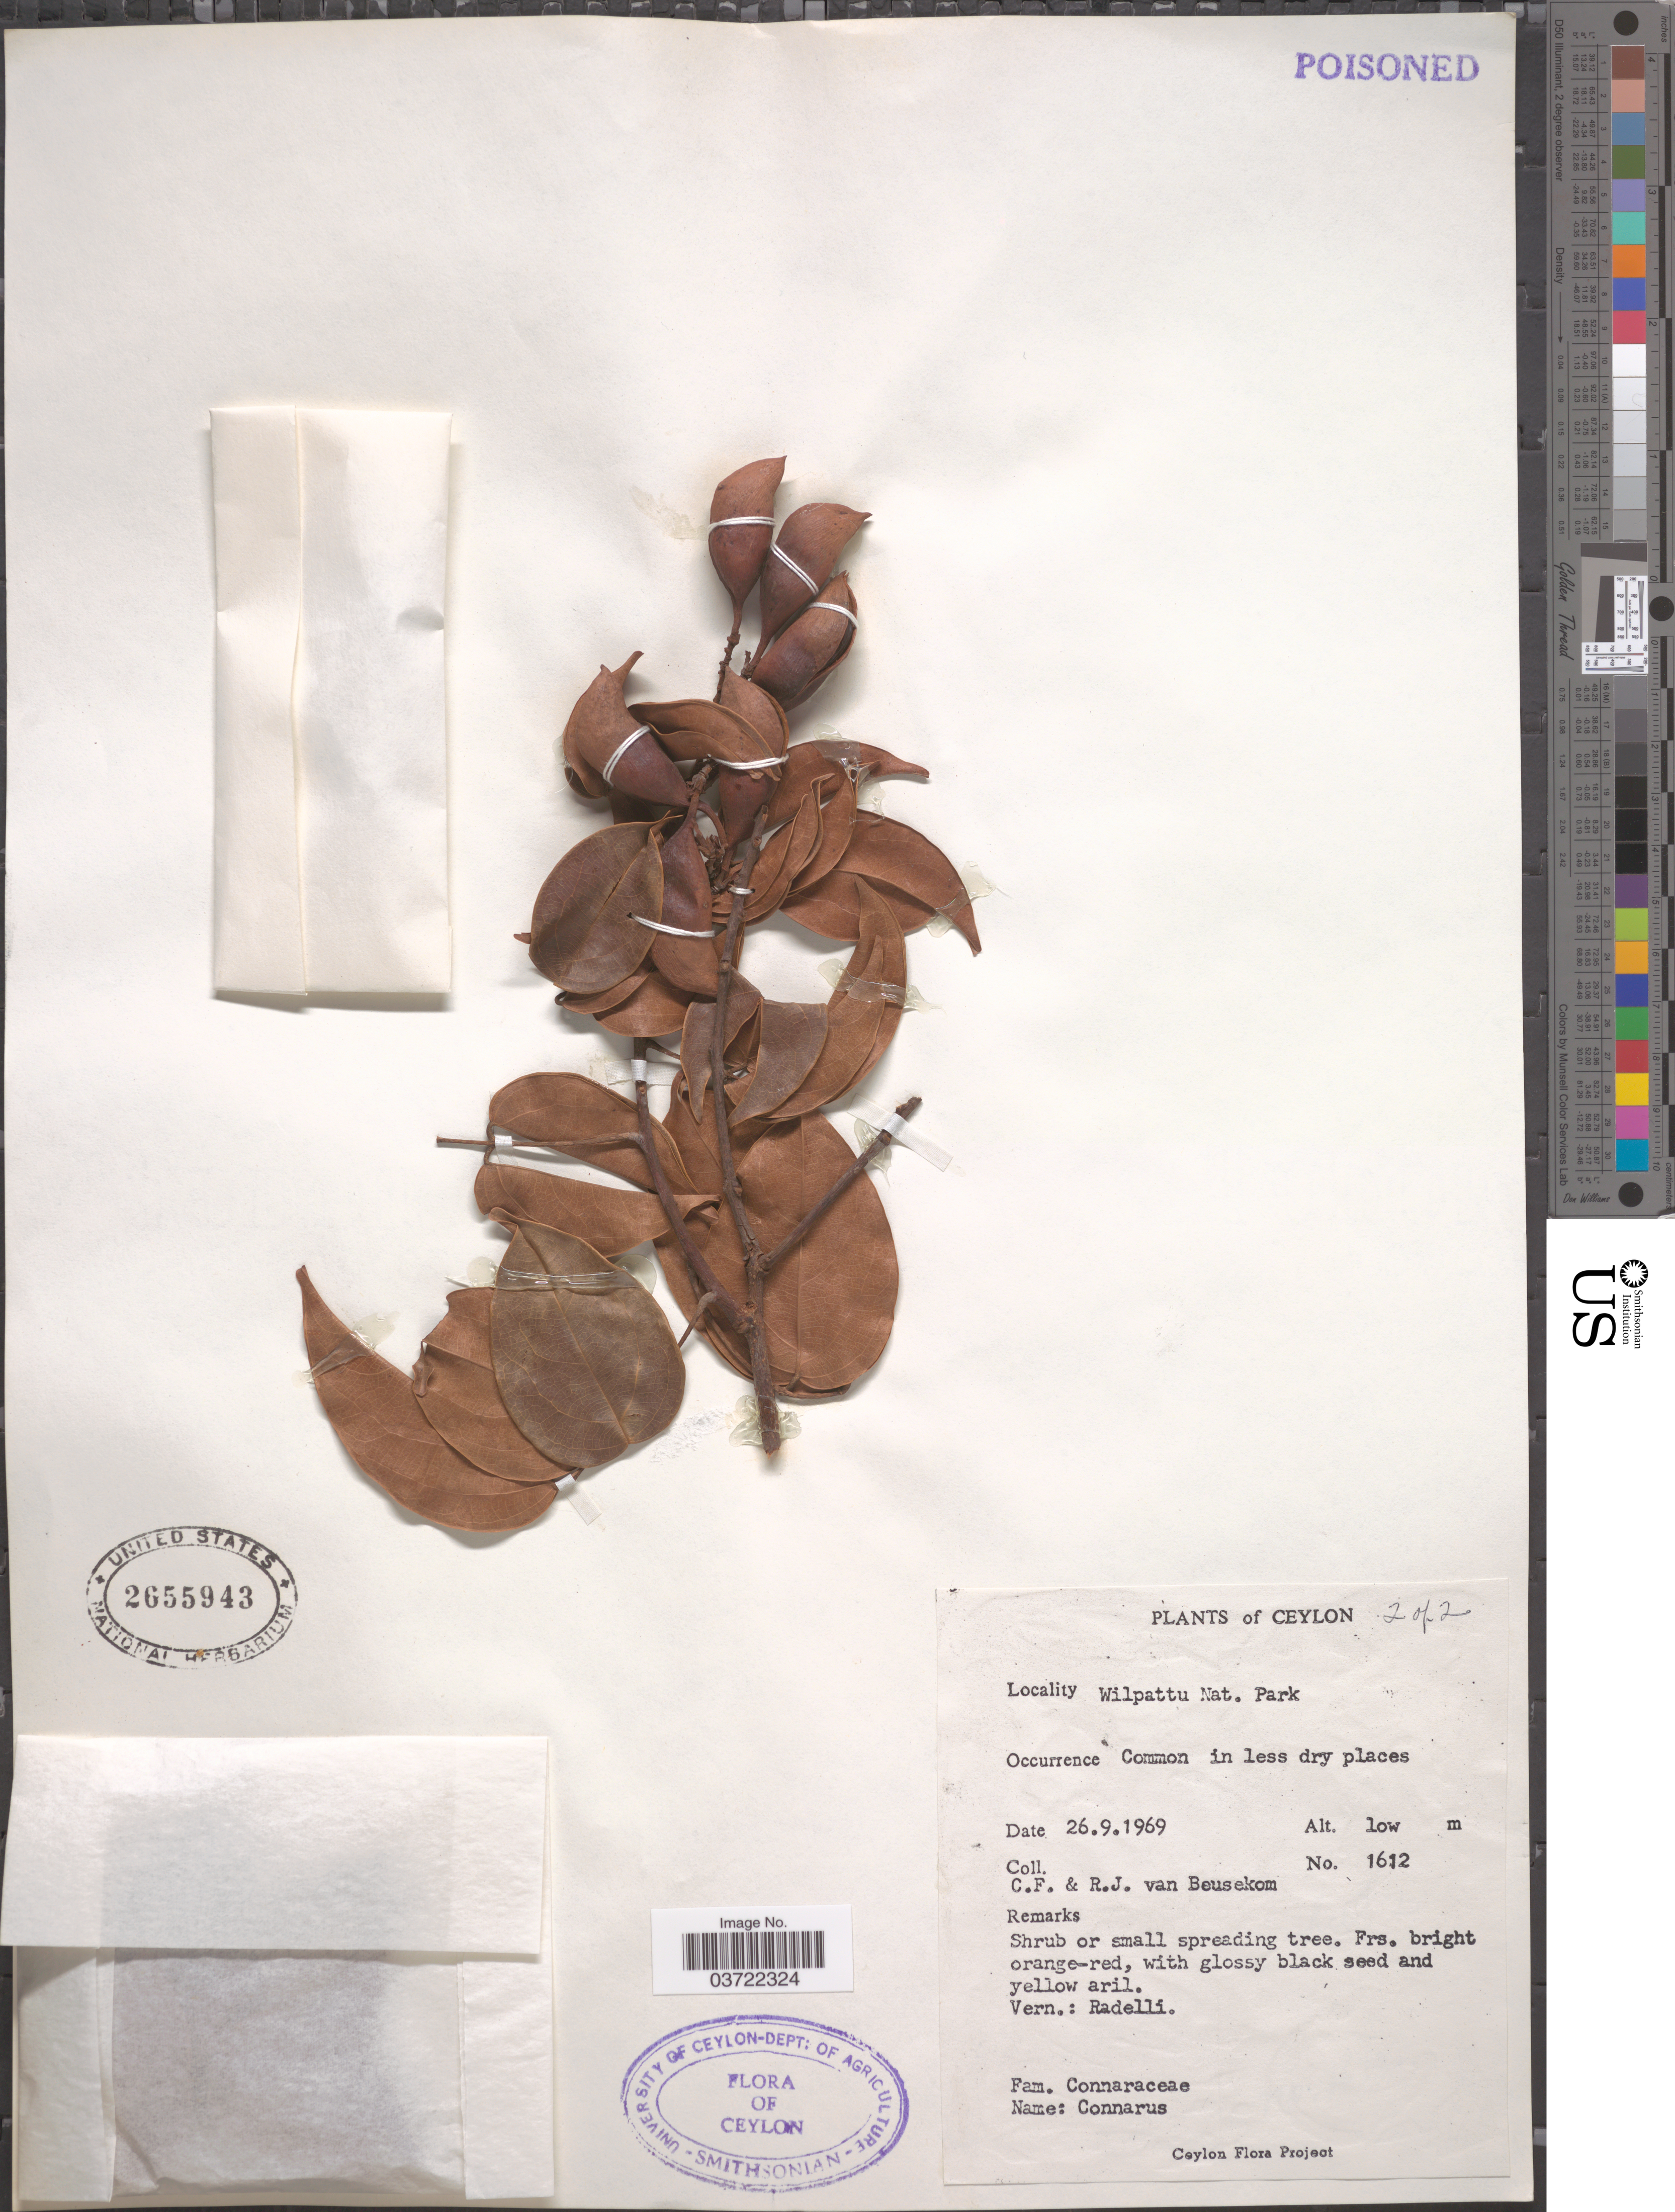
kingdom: Plantae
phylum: Tracheophyta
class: Magnoliopsida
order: Oxalidales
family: Connaraceae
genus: Connarus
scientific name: Connarus sp.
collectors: C. F. Beusekom & R. Van Beusekom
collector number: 1612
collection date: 1969-09-26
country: Sri Lanka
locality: Ceylon. Wilpattu Nat. Park.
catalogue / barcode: US 2655943